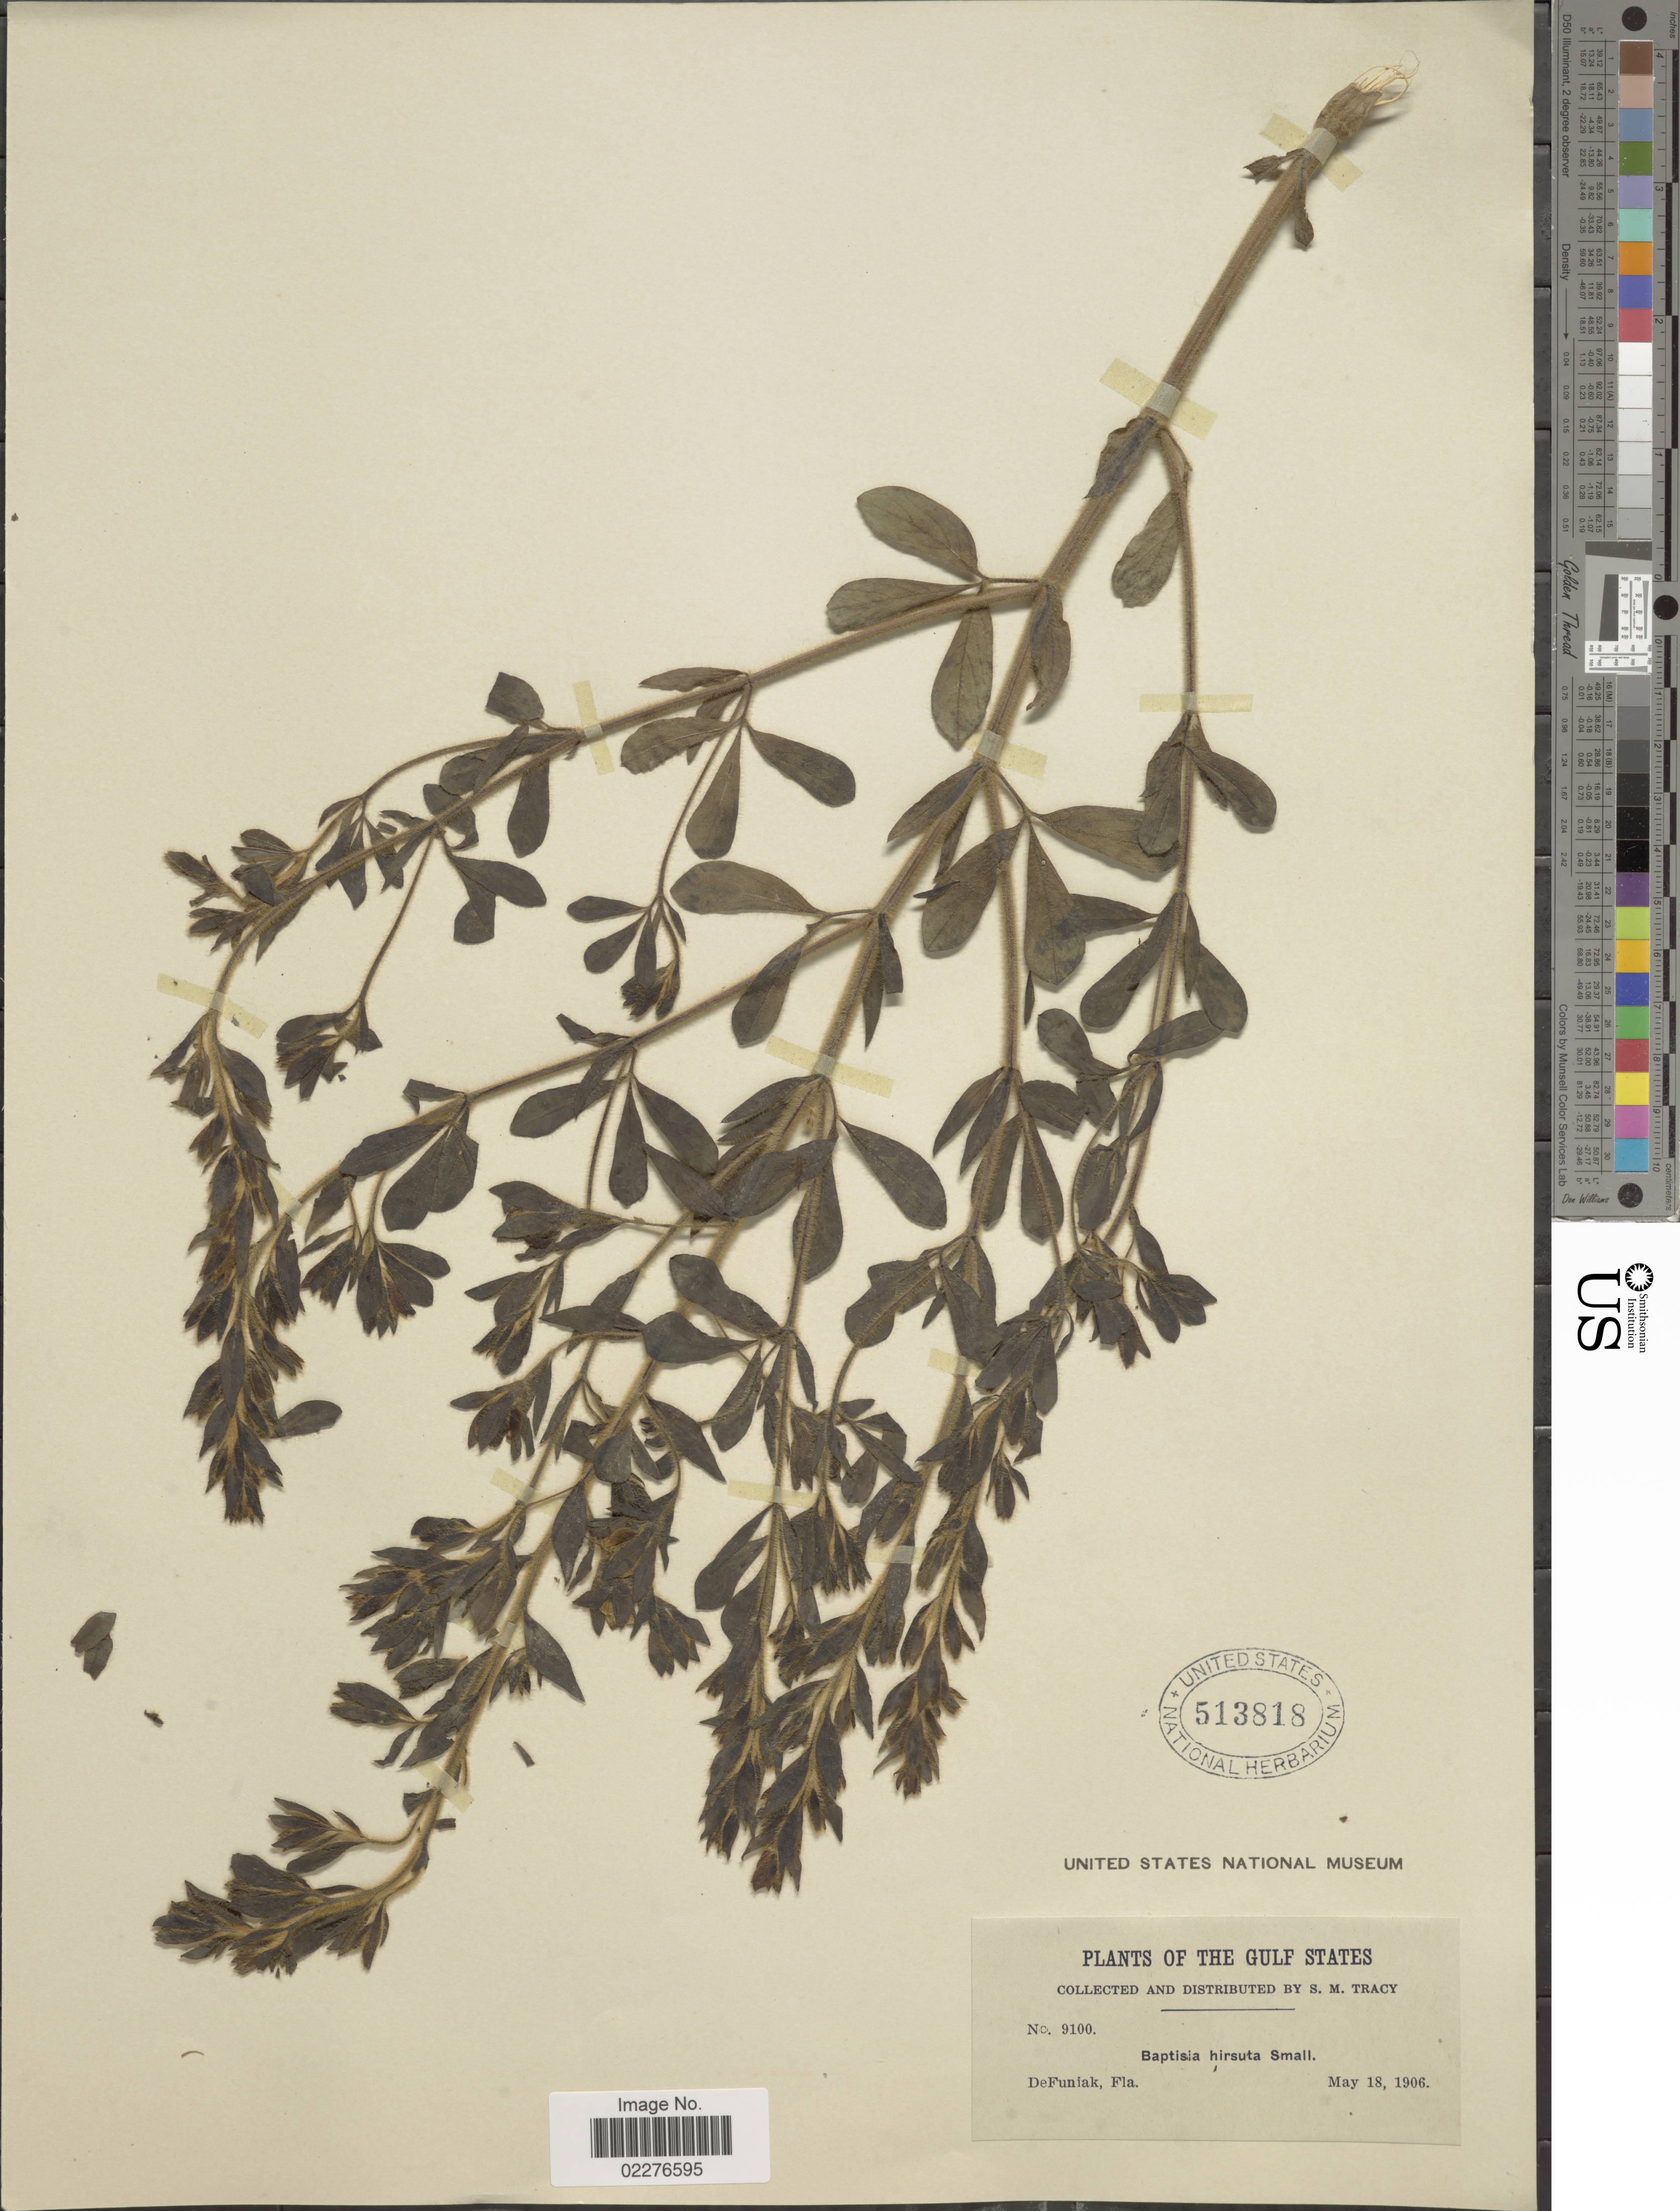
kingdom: Plantae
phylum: Tracheophyta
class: Magnoliopsida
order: Fabales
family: Fabaceae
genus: Baptisia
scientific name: Baptisia hirsuta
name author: Small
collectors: S. M. Tracy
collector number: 9100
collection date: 1906-05-18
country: United States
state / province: Florida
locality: The Gulf States, DeFuniak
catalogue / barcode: US 513818